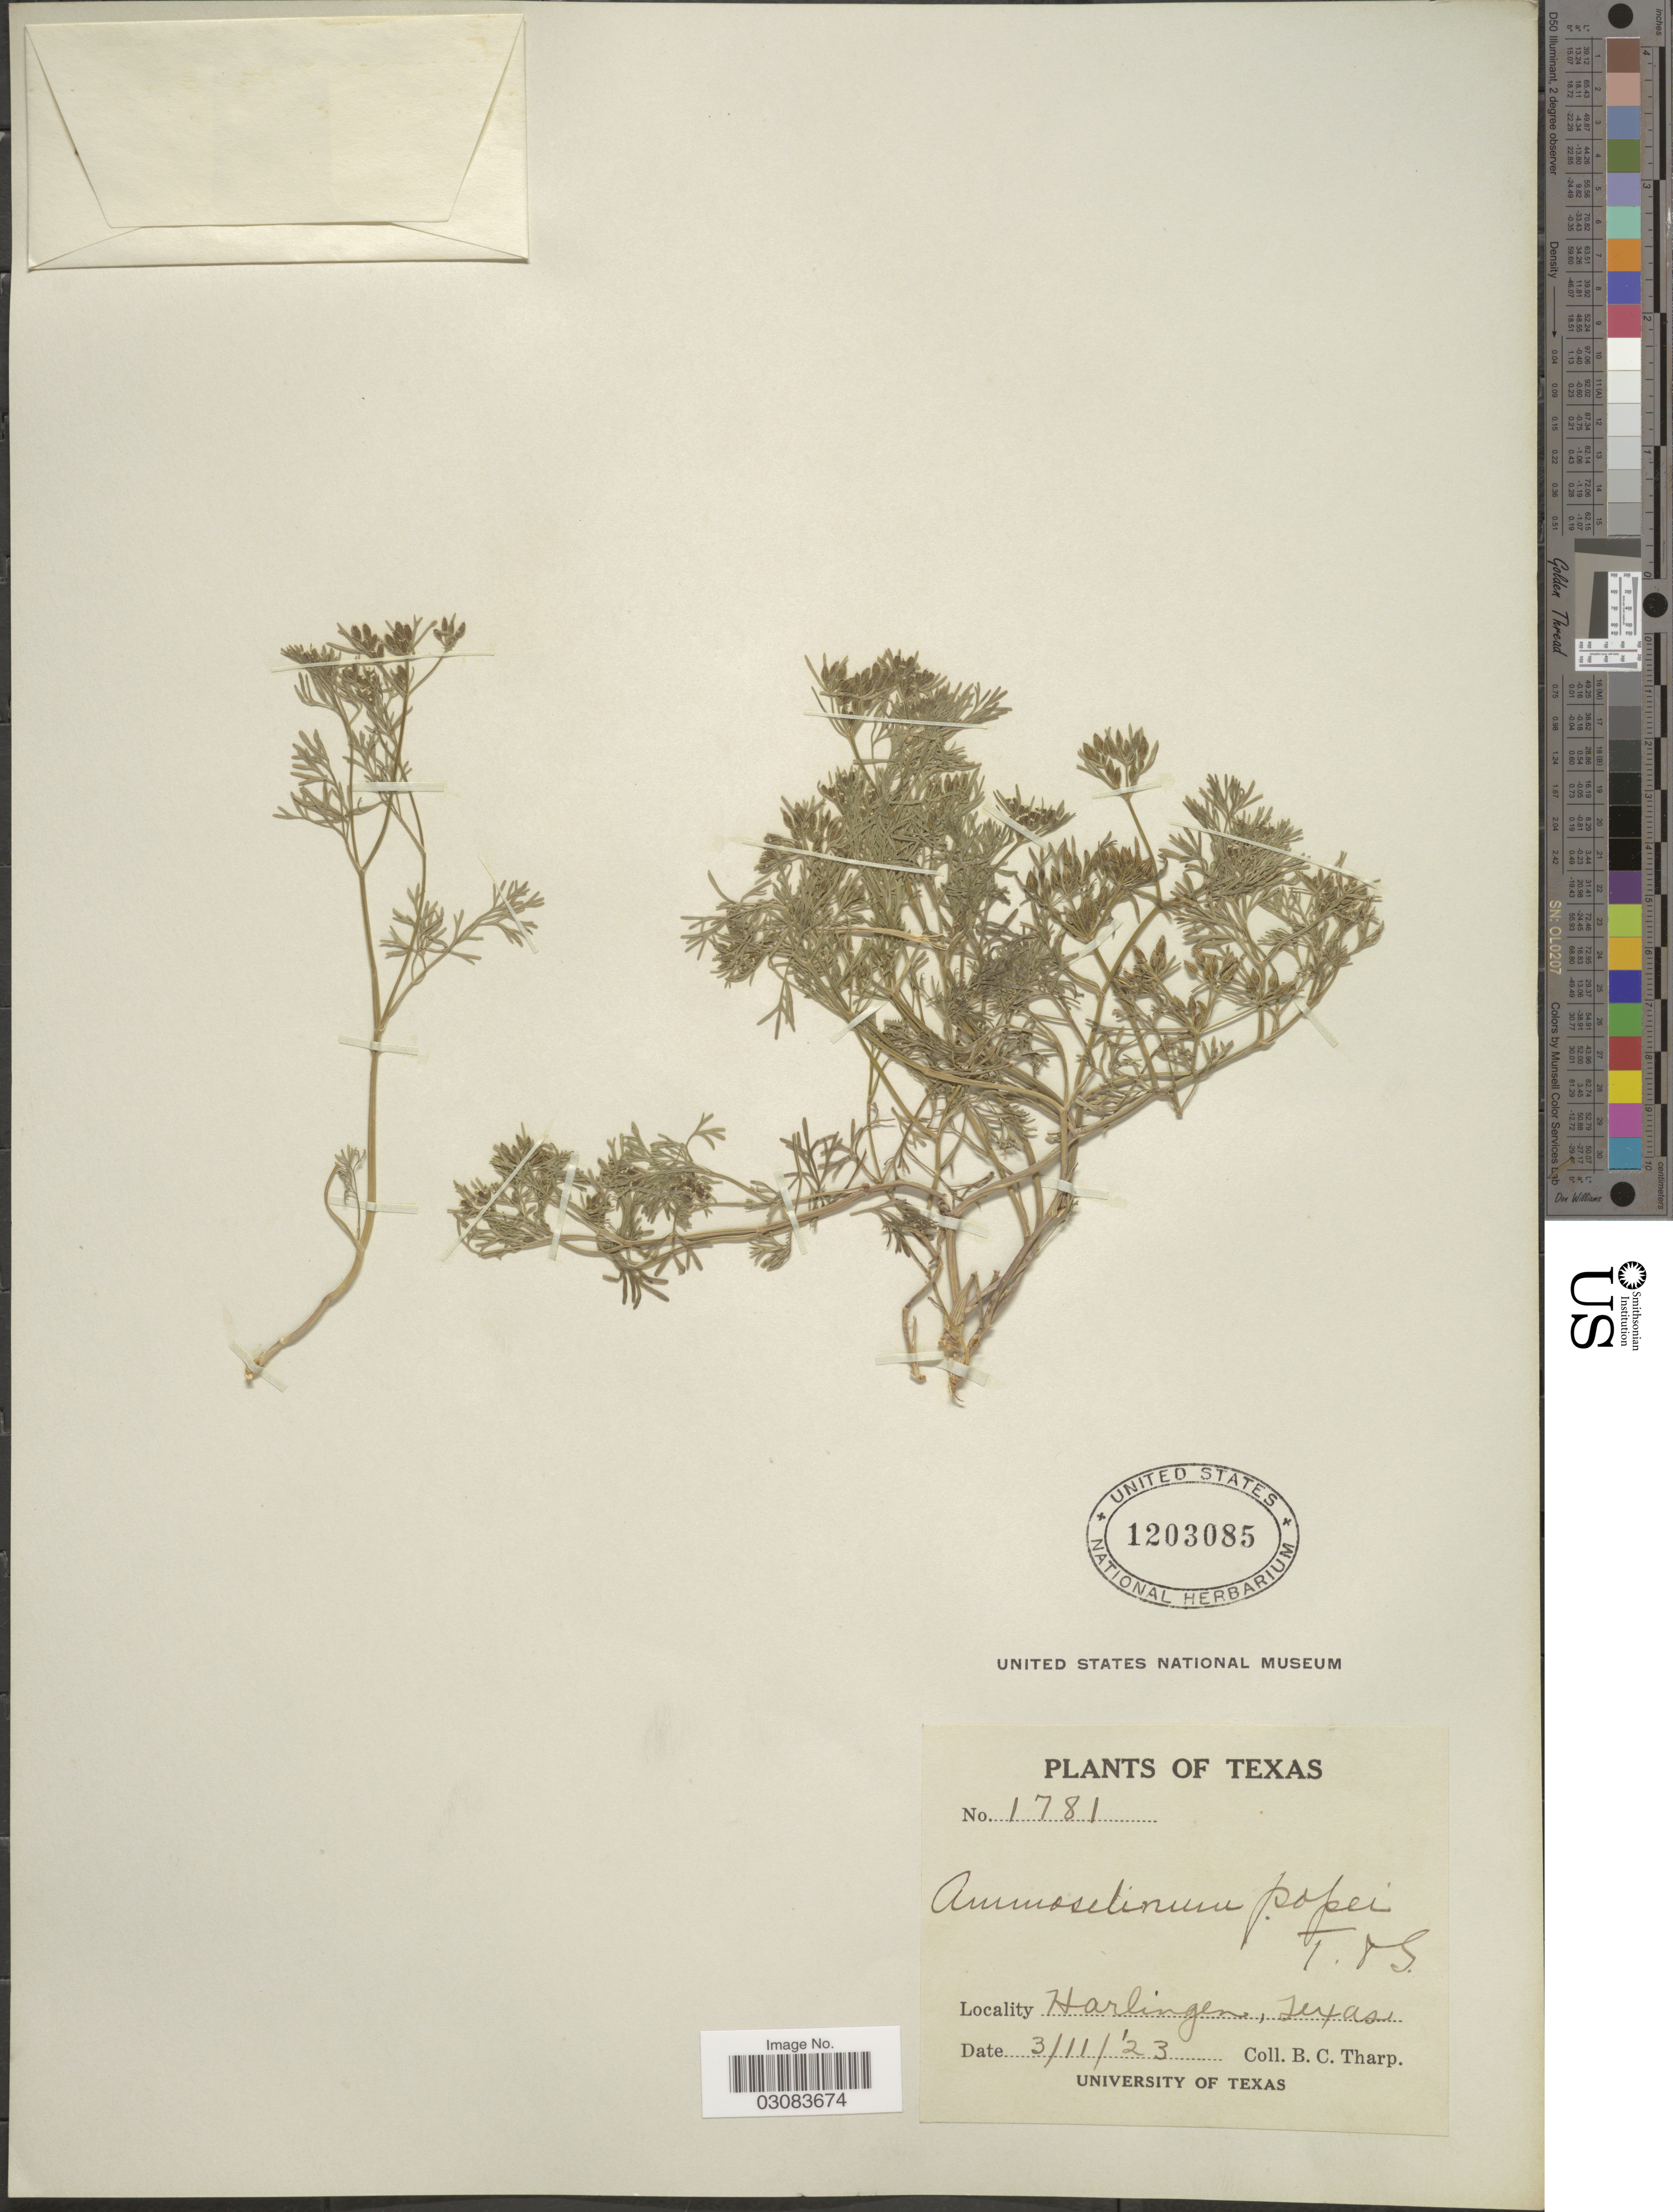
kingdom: Plantae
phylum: Tracheophyta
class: Magnoliopsida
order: Apiales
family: Apiaceae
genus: Ammoselinum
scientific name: Ammoselinum popei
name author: Torr. & A. Gray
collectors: B. C. Tharp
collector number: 1781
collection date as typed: Transcribed d/m/y: 3/11/23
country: United States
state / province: Texas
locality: Harlingen.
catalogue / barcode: US 1203085